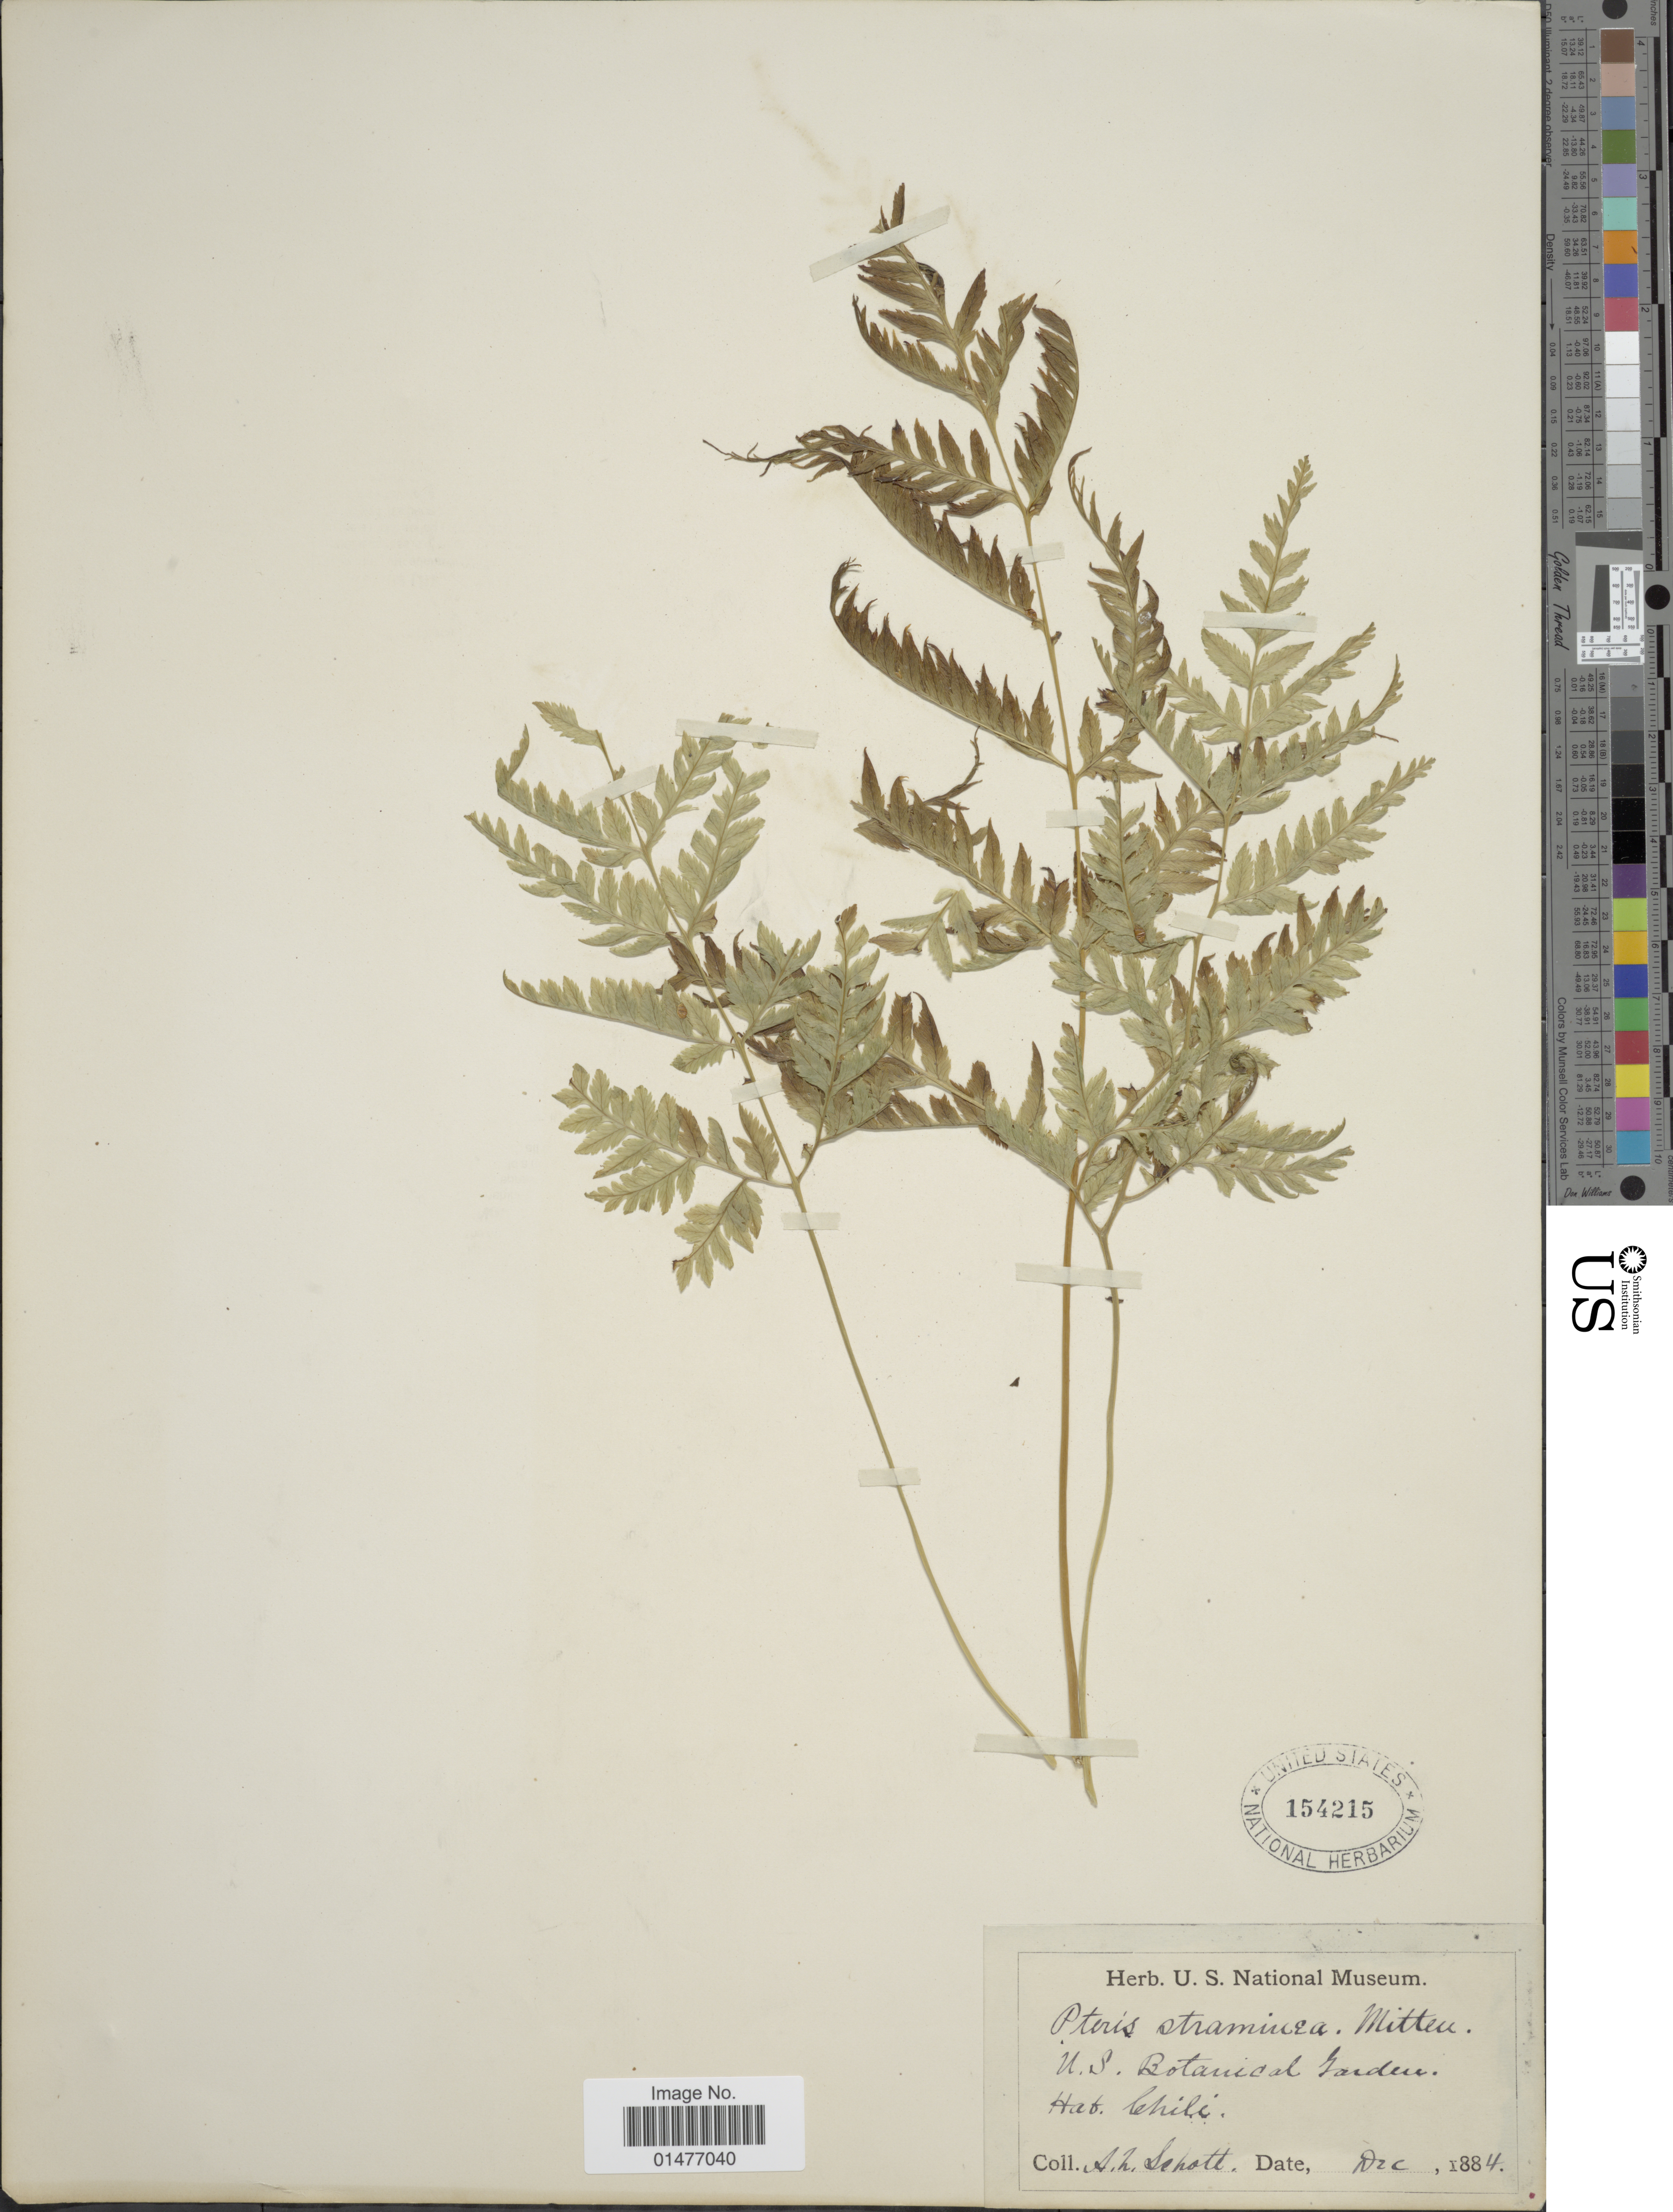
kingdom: Plantae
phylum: Tracheophyta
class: Polypodiopsida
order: Polypodiales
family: Pteridaceae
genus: Pteris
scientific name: Pteris straminea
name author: Mett. ex Baker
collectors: A. L. Schott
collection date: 1884-12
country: Chile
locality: U.S. Botanical Garden, Hab. Chili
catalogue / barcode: US 154215